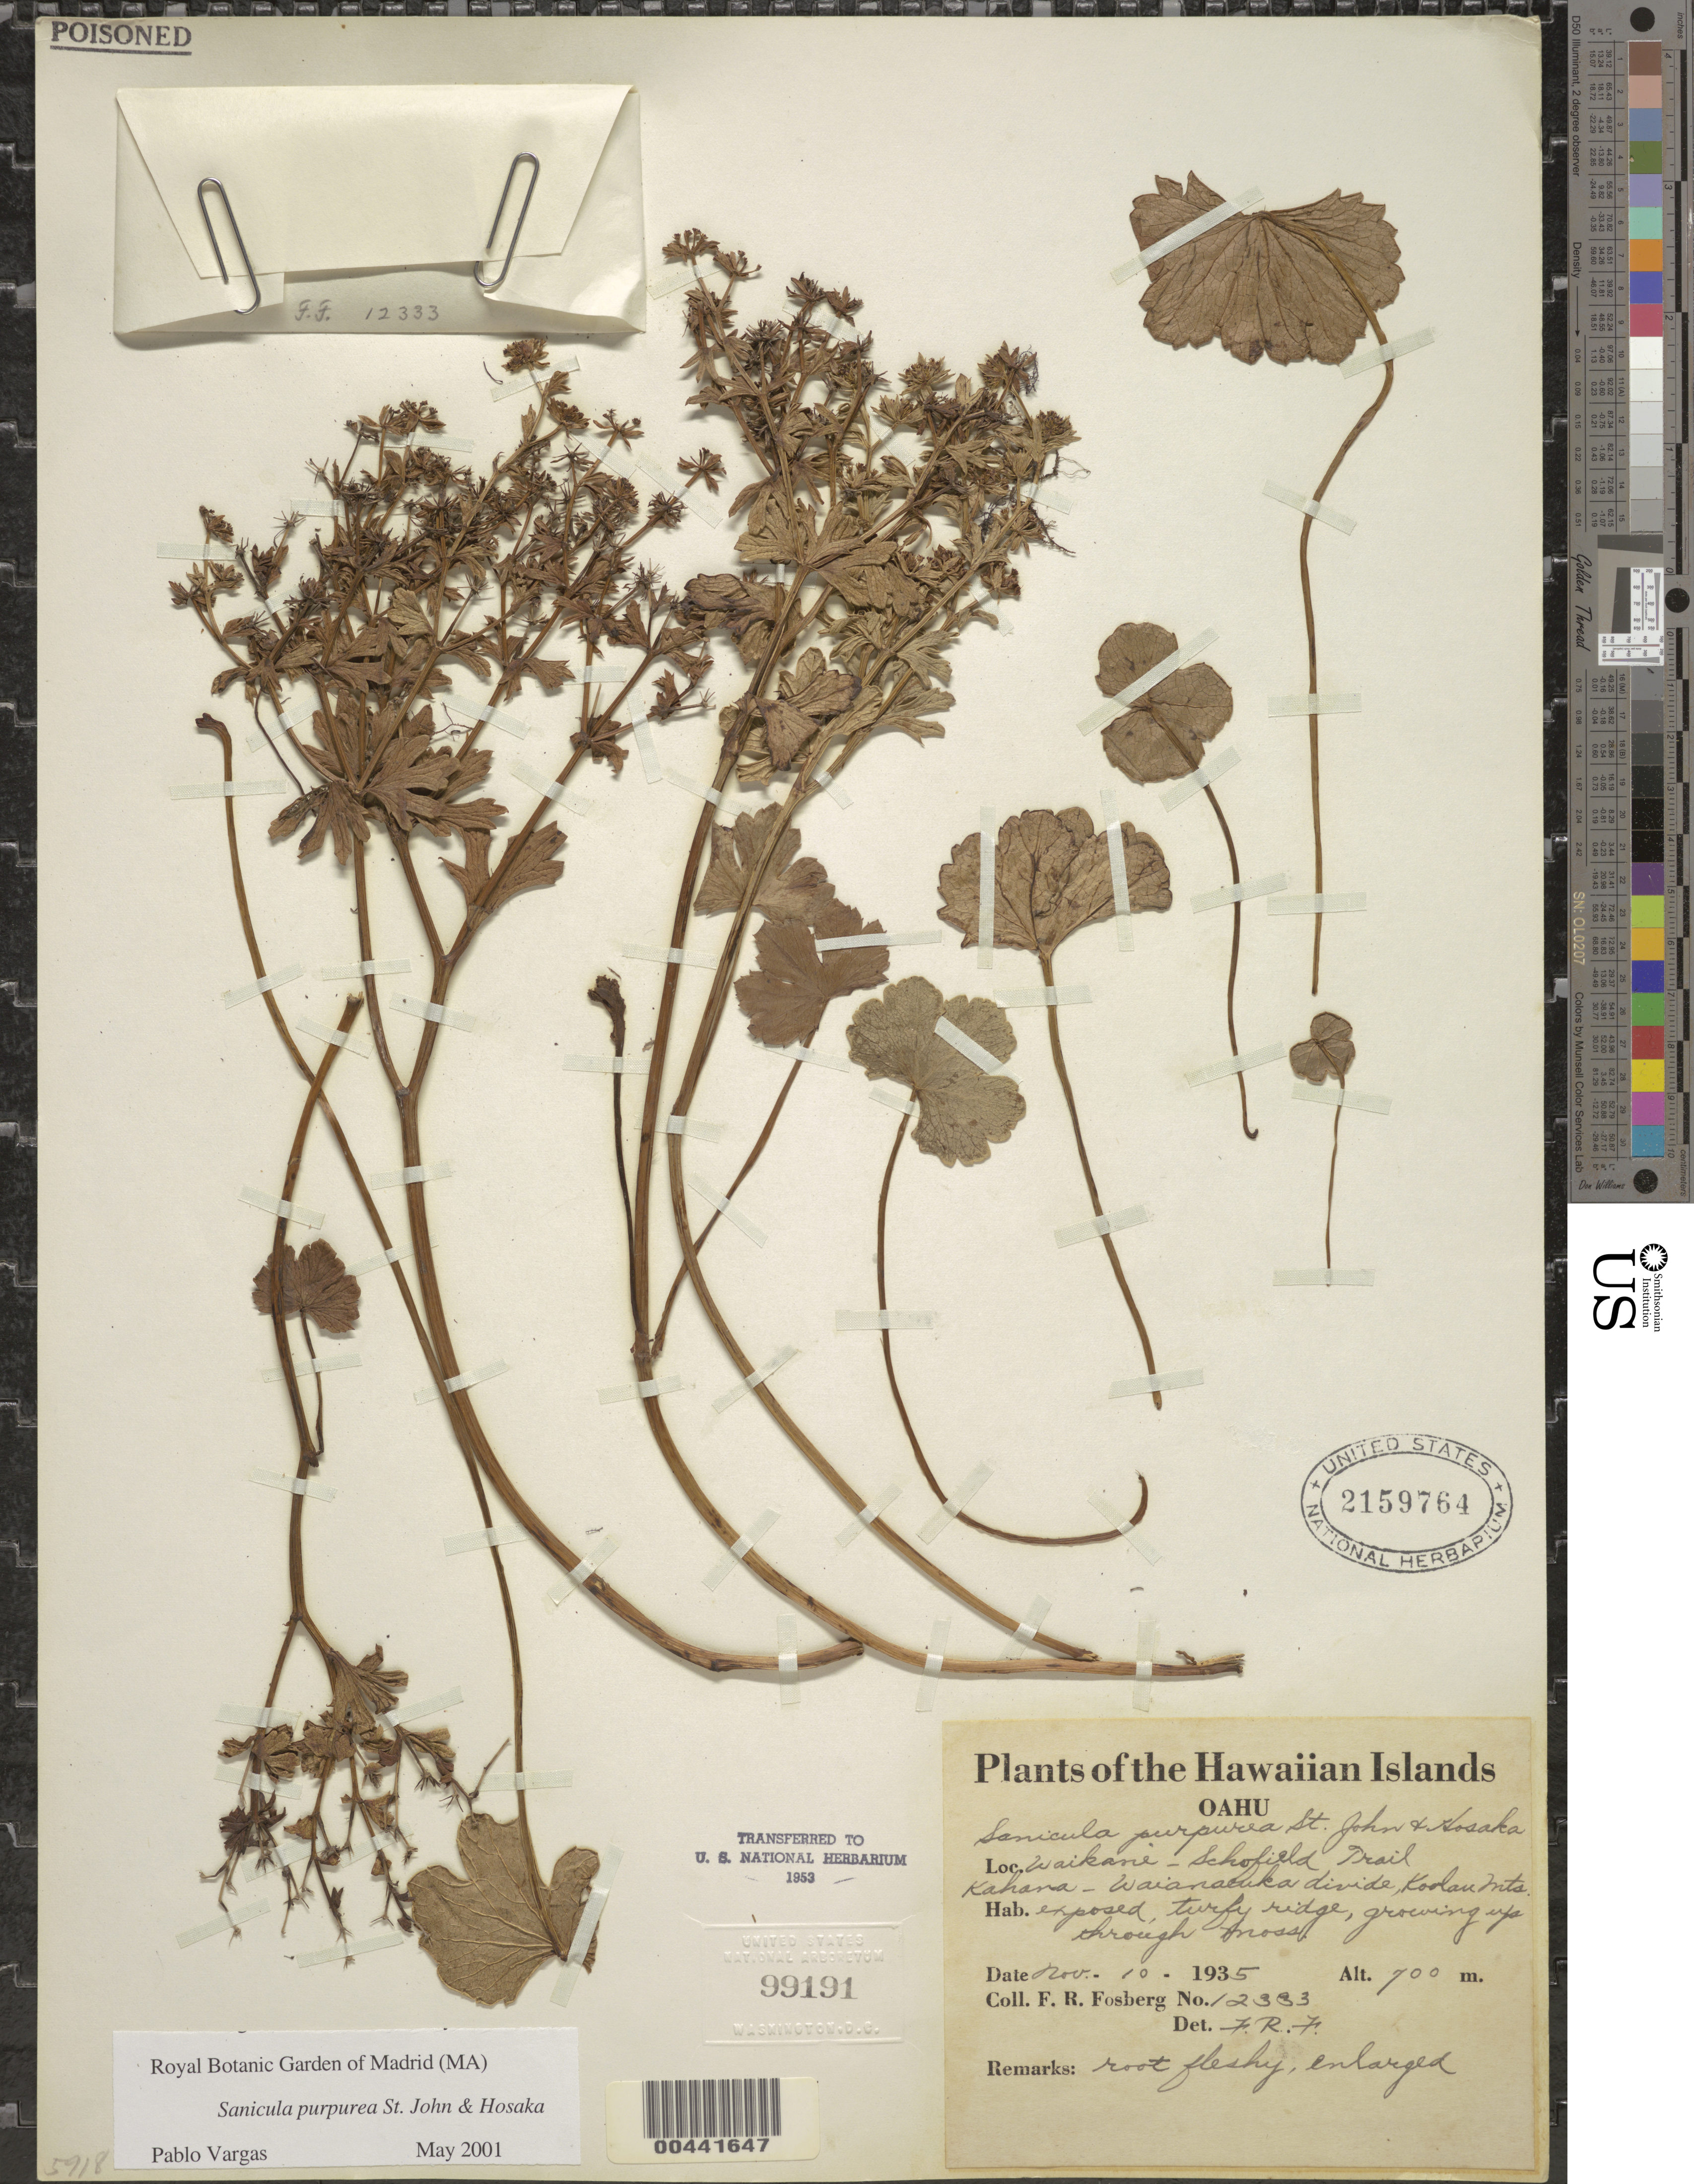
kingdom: Plantae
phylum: Tracheophyta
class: Magnoliopsida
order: Apiales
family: Apiaceae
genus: Sanicula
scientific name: Sanicula purpurea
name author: H. St. John & Hosaka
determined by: Fosberg, F. R.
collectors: F. R. Fosberg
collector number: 12333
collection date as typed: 10 Nov 1935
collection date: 1935-11-10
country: United States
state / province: Hawaii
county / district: Honolulu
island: Oahu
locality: Waikane-Schofield Trail, Kahana-Waianaeuka divide, Koolau Mts.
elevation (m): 700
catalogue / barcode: US 2159764